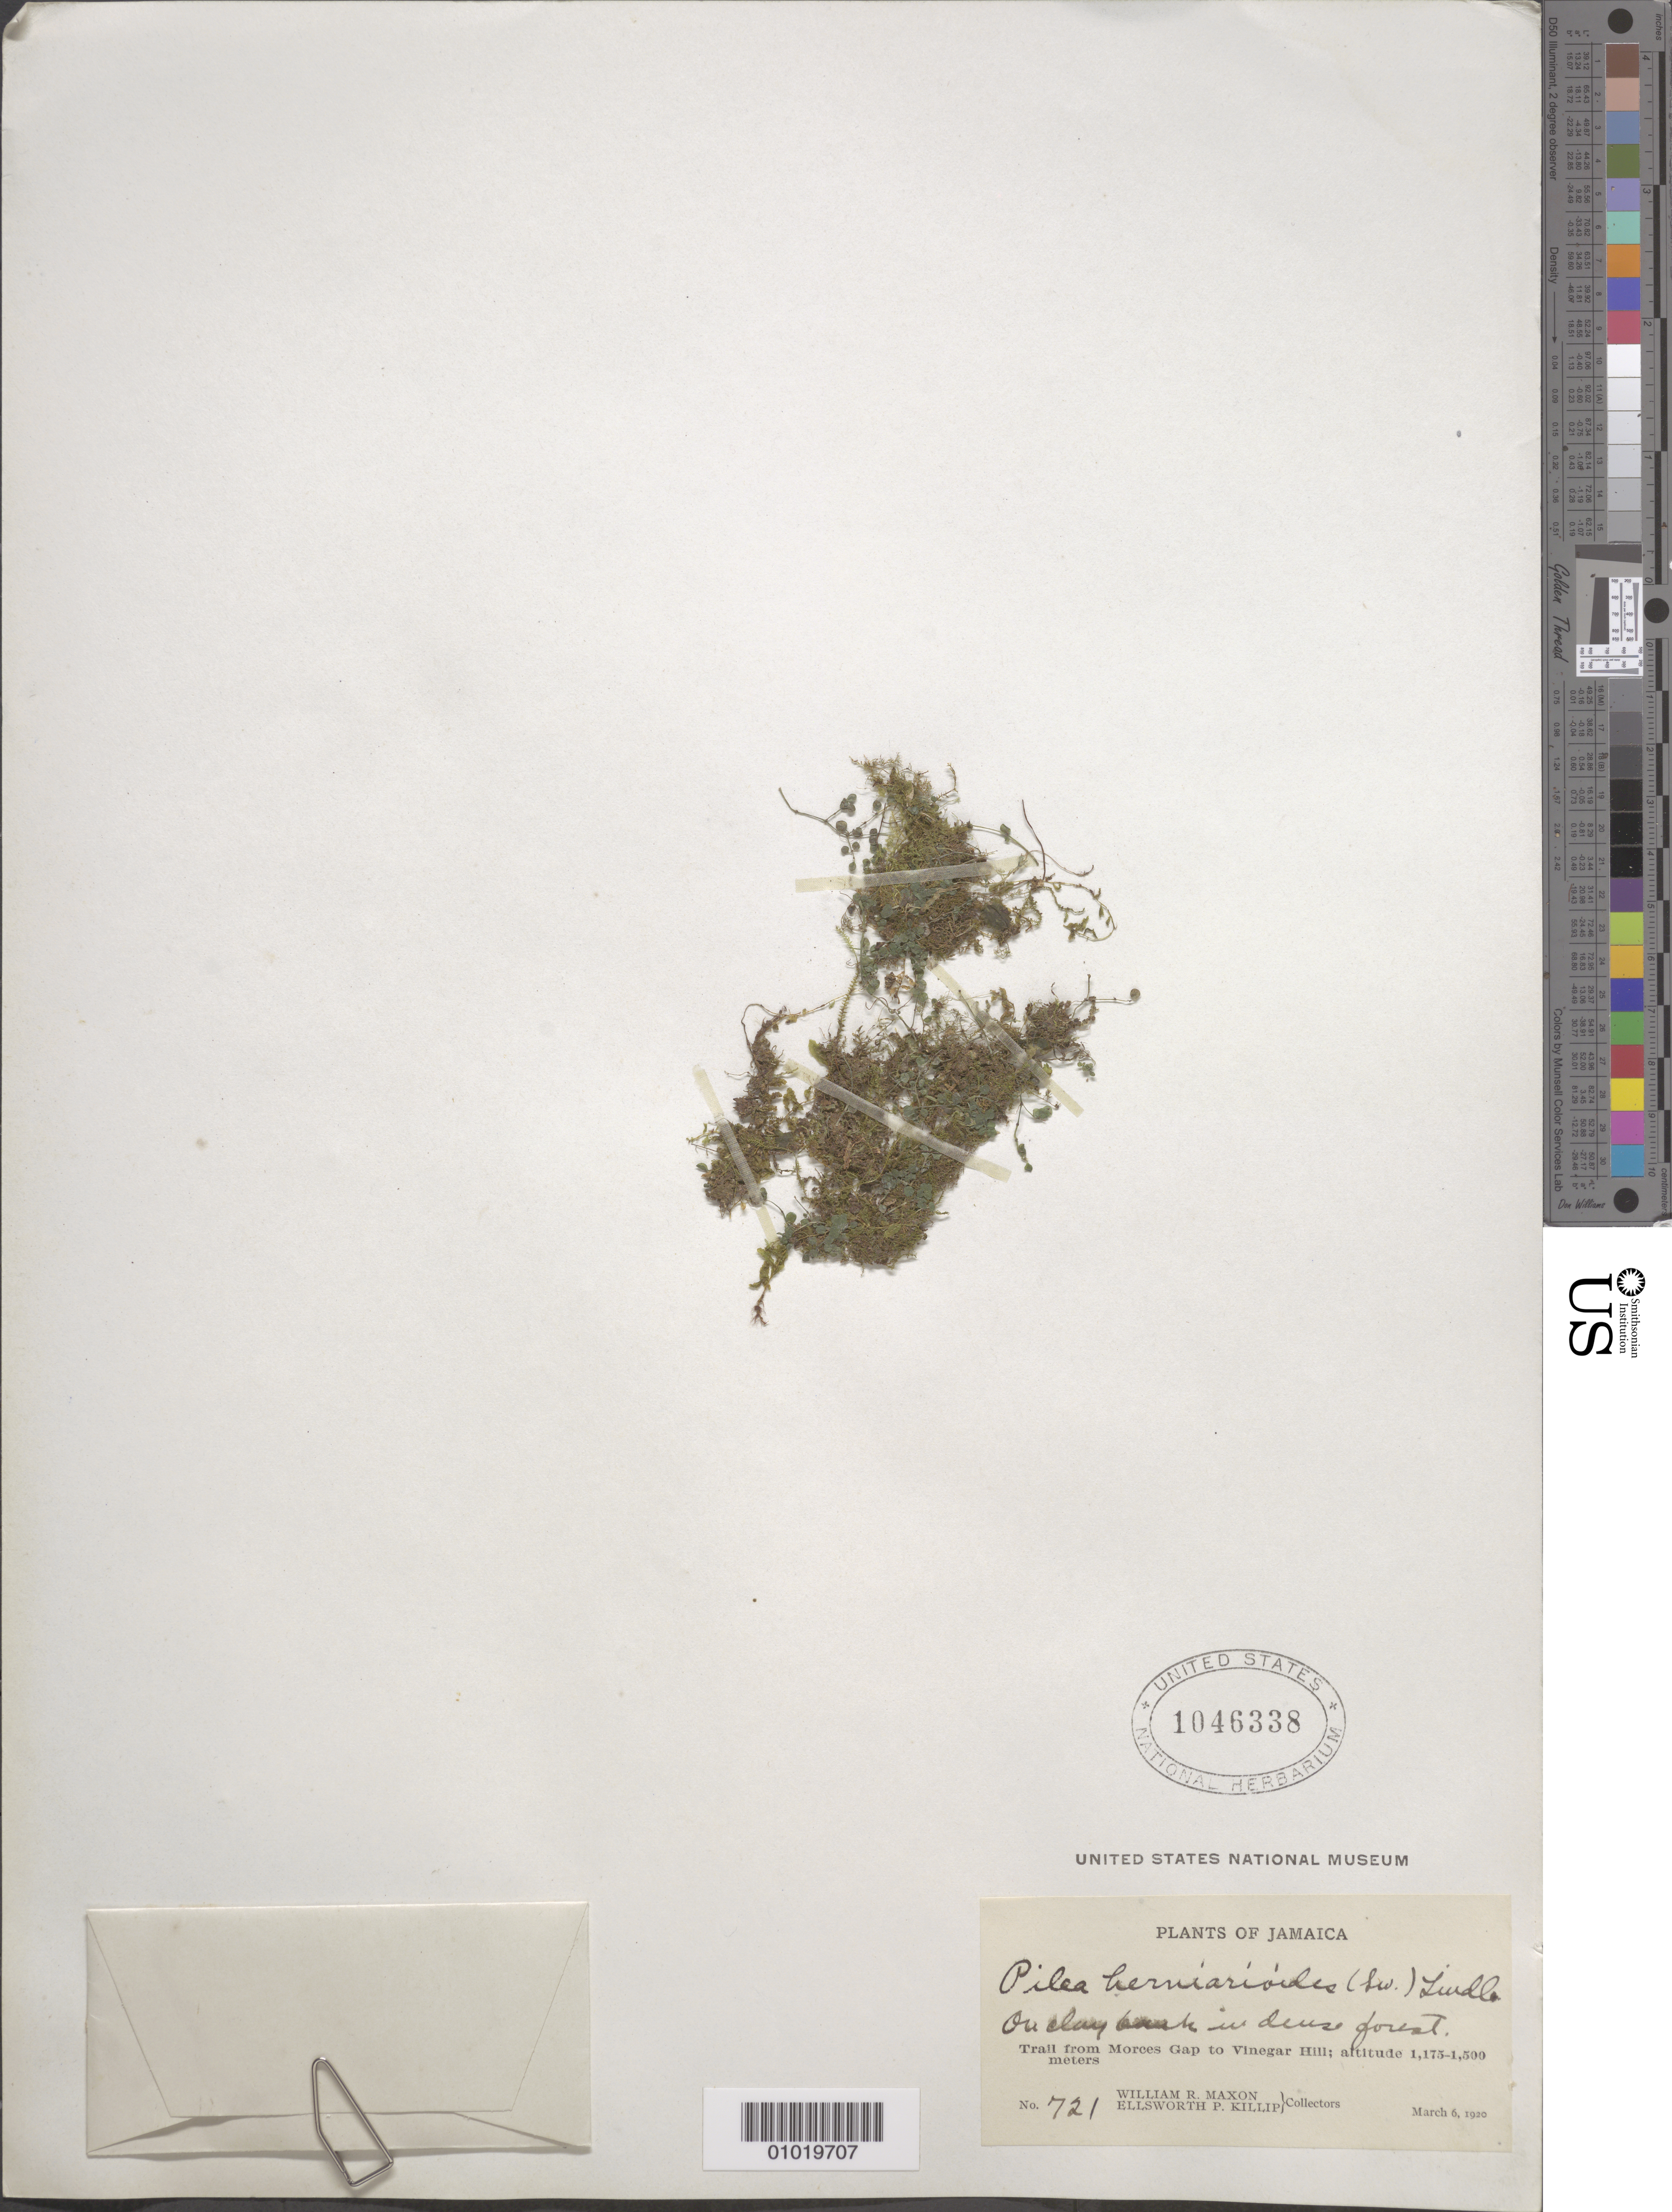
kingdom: Plantae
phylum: Tracheophyta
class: Magnoliopsida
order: Rosales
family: Urticaceae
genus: Pilea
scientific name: Pilea herniarioides var. herniarioides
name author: (Sw.) Lindl.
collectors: W. R. Maxon & E. P. Killip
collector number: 721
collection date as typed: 06 Mar 1920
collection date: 1920-03-06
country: Jamaica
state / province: Portland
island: Jamaica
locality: Trail from Morces Gap to Vinegar Hill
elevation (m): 1175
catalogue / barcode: US 1046338